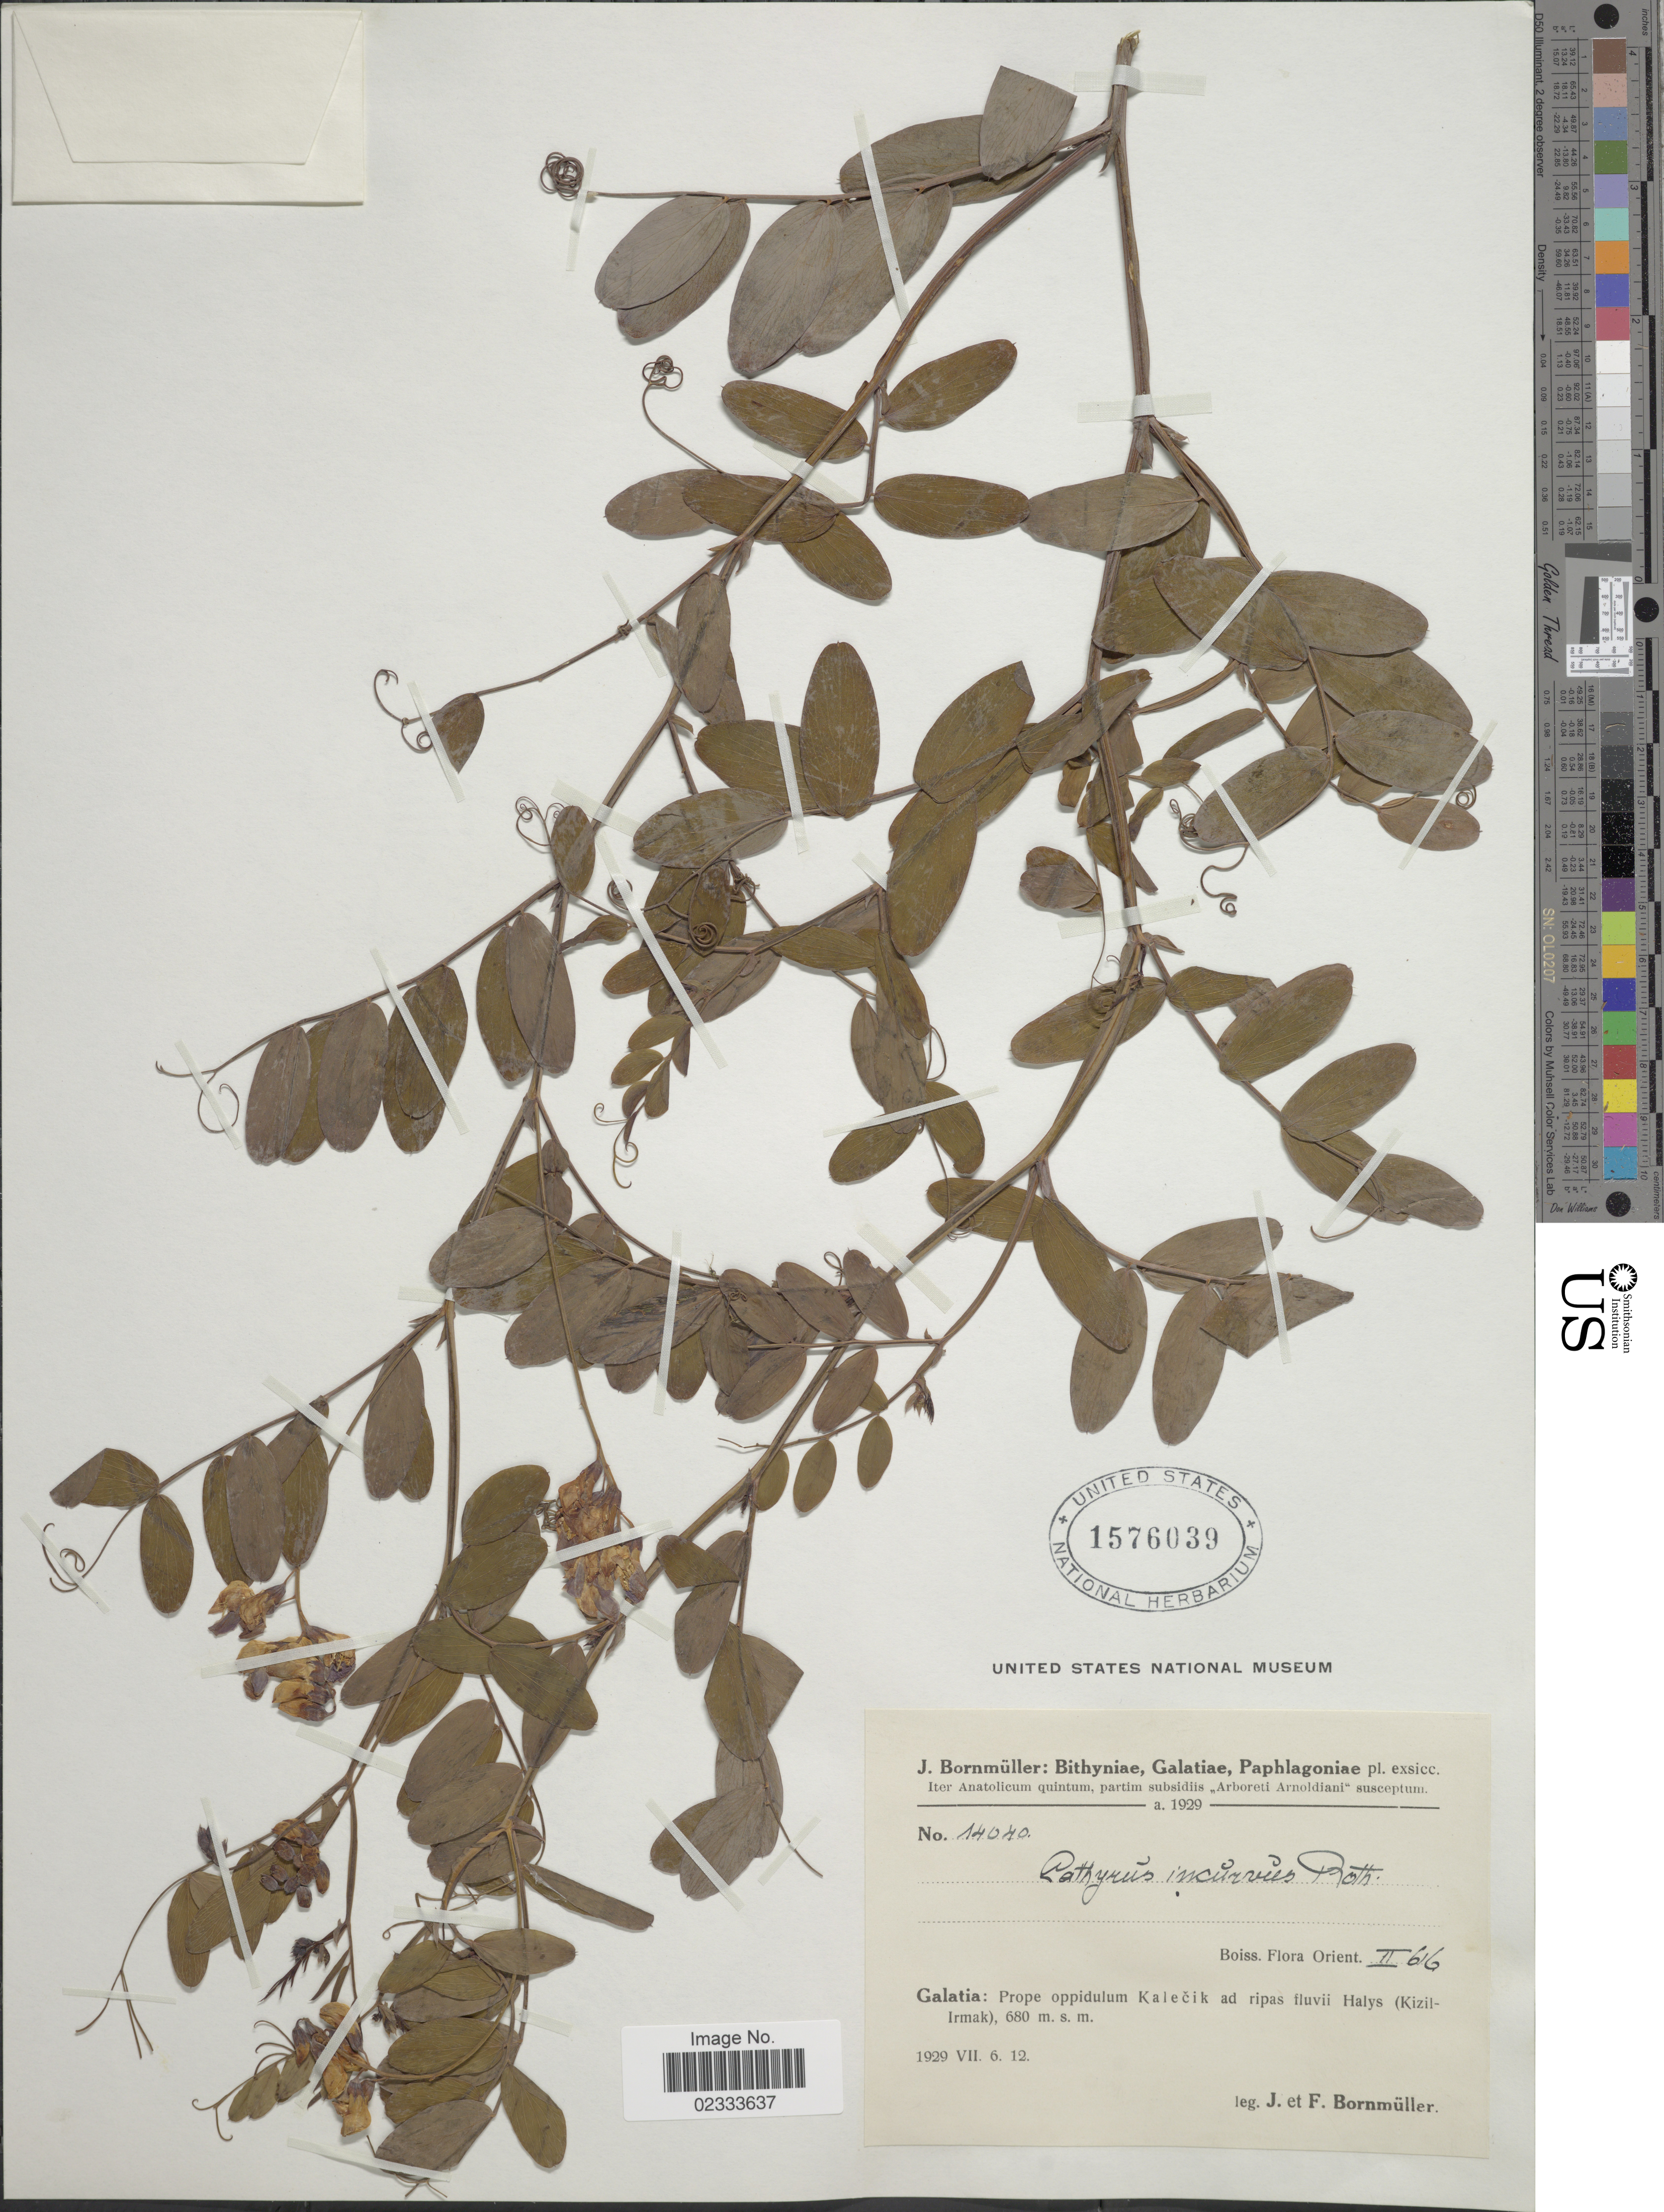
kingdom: Plantae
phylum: Tracheophyta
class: Magnoliopsida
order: Fabales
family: Fabaceae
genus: Lathyrus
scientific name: Lathyrus incurvus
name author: (Roth) Willd.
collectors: J. Bornmüller & F. Bornmüller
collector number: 14040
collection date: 1929-07-06/1929-07-12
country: Romania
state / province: Galati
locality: Prope ppidulum Kalecik ad ripas fluvii Halys (Kizil-Irmak)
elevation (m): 680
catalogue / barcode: US 1576039